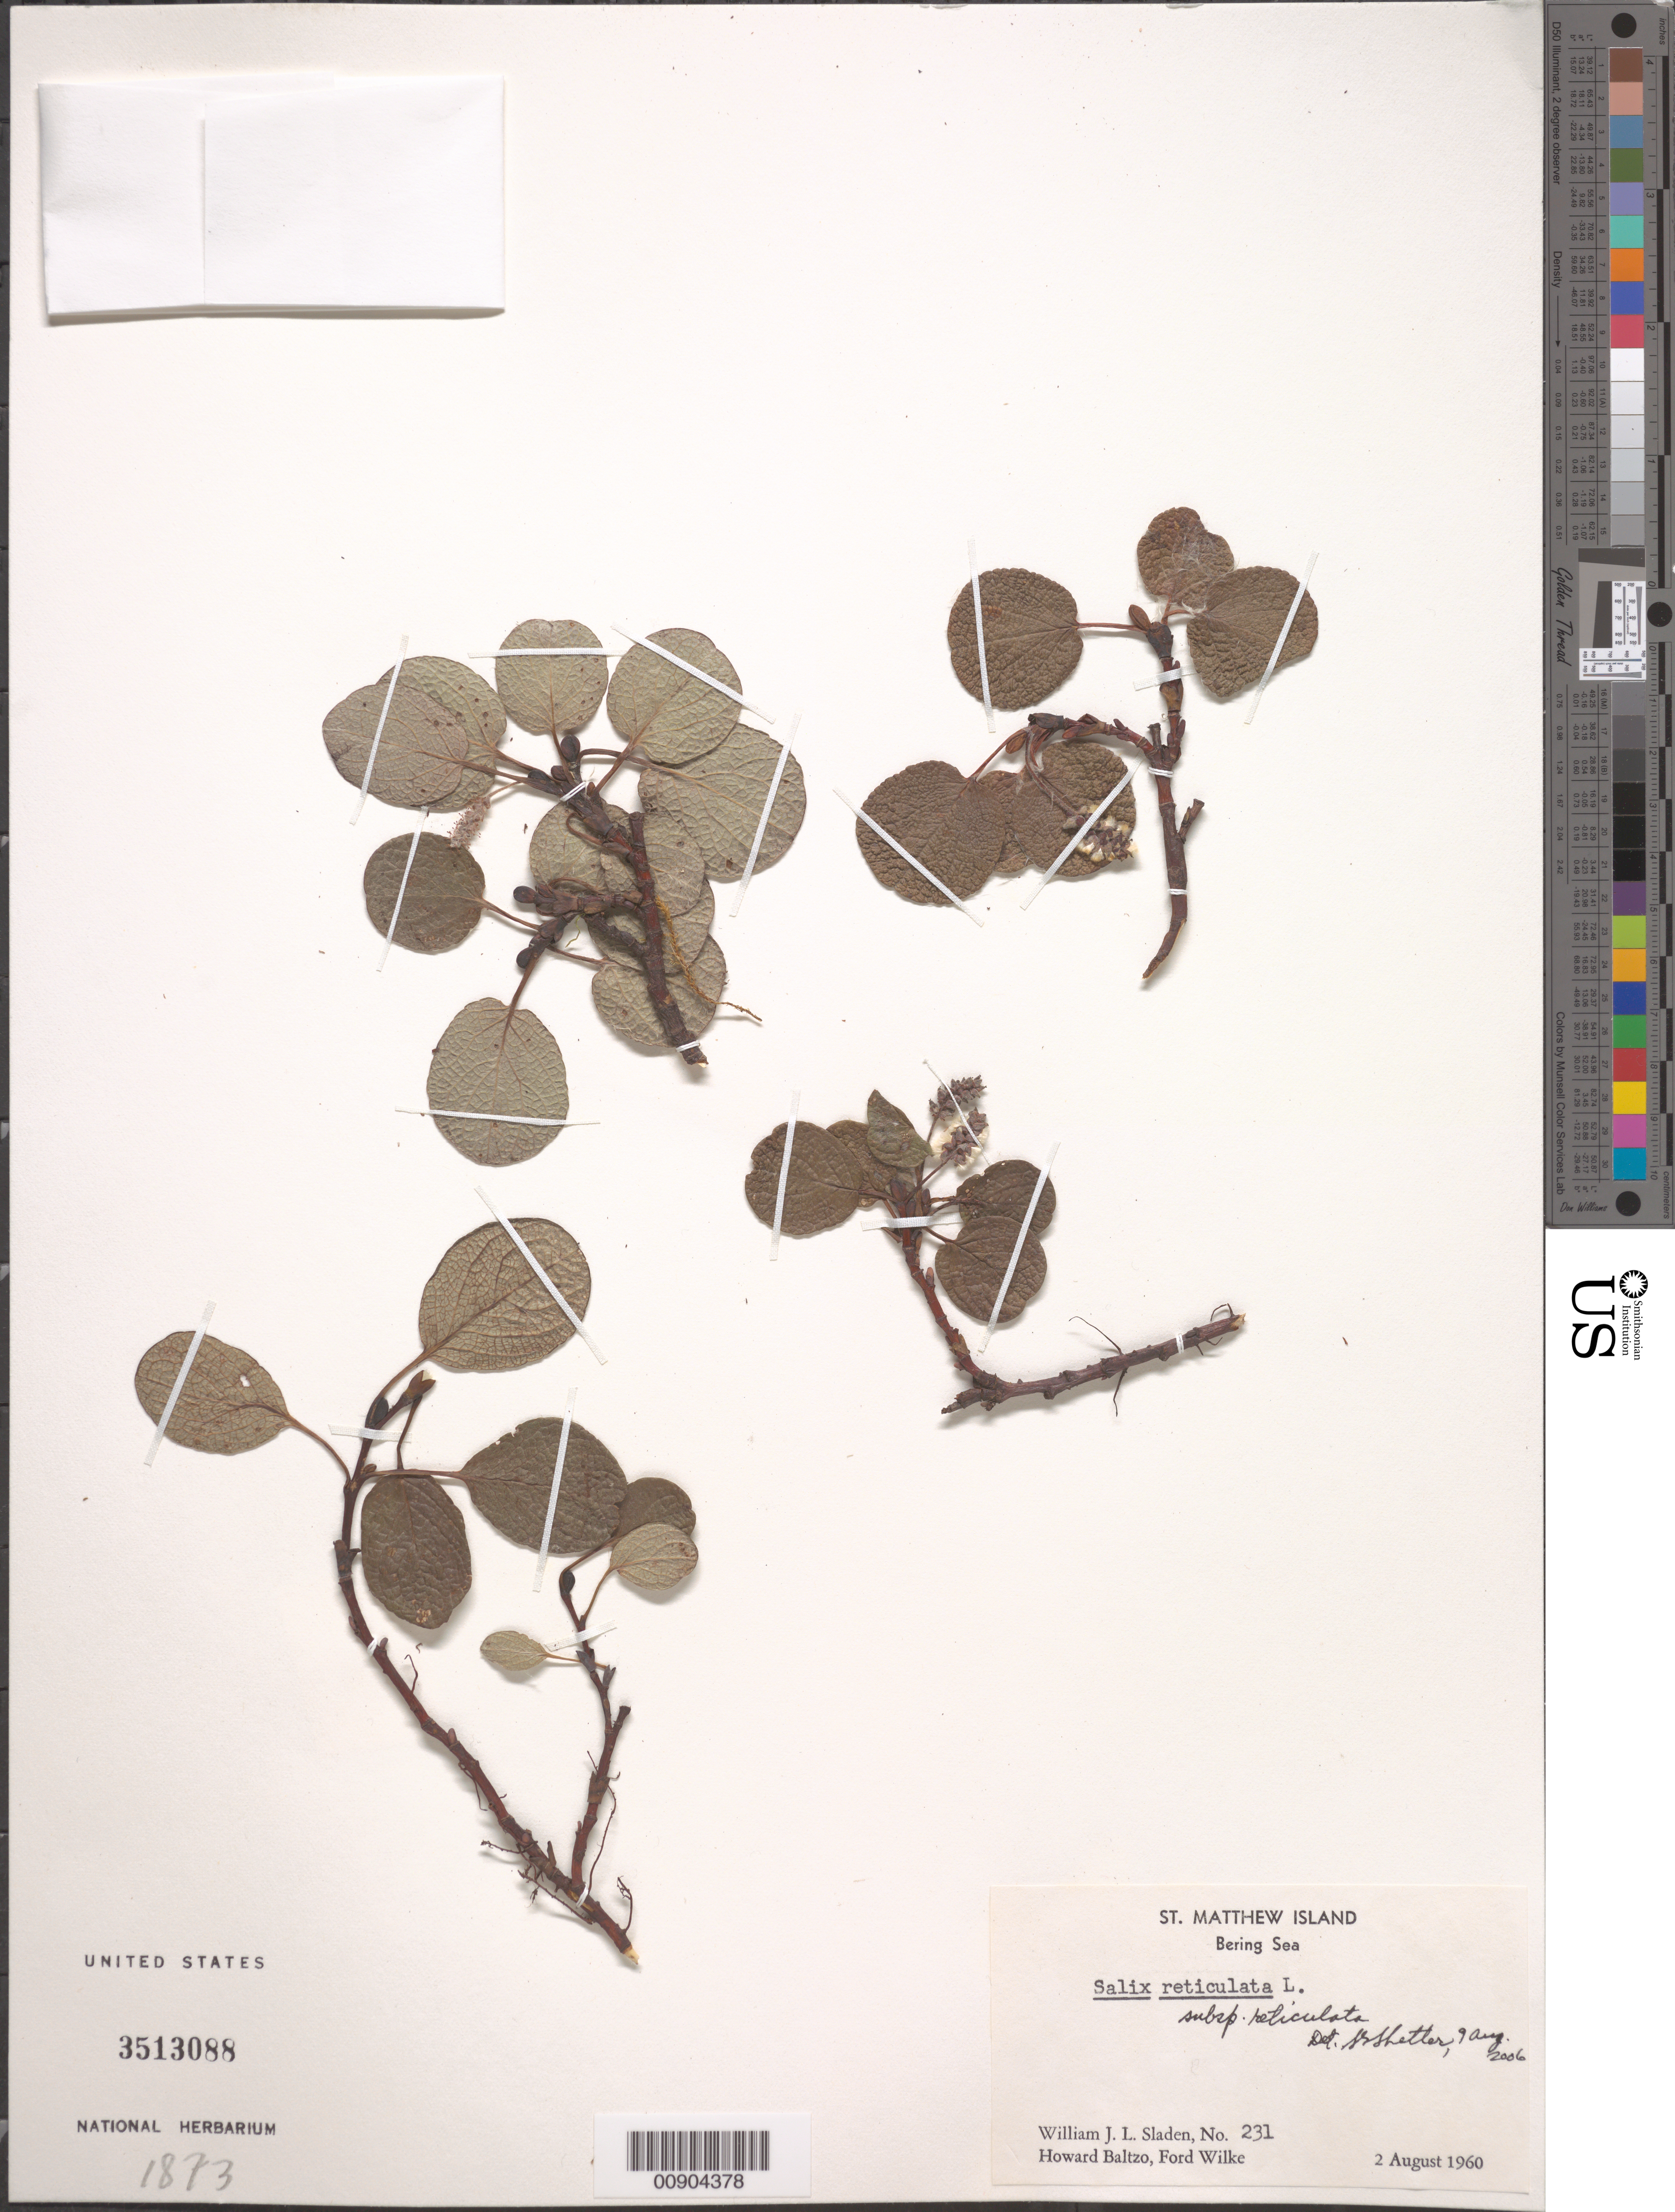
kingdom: Plantae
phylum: Tracheophyta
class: Magnoliopsida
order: Malpighiales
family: Salicaceae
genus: Salix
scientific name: Salix reticulata subsp. reticulata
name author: L.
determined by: Shetler, Stanwyn G., (US), NMNH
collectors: W. Sladen, H. Baltzo & F. Wilke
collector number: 231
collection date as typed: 02 Aug 1960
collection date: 1960-08-02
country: United States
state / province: Alaska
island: St. Matthew Island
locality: St. Matthew Island, Bering Sea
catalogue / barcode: US 3503088